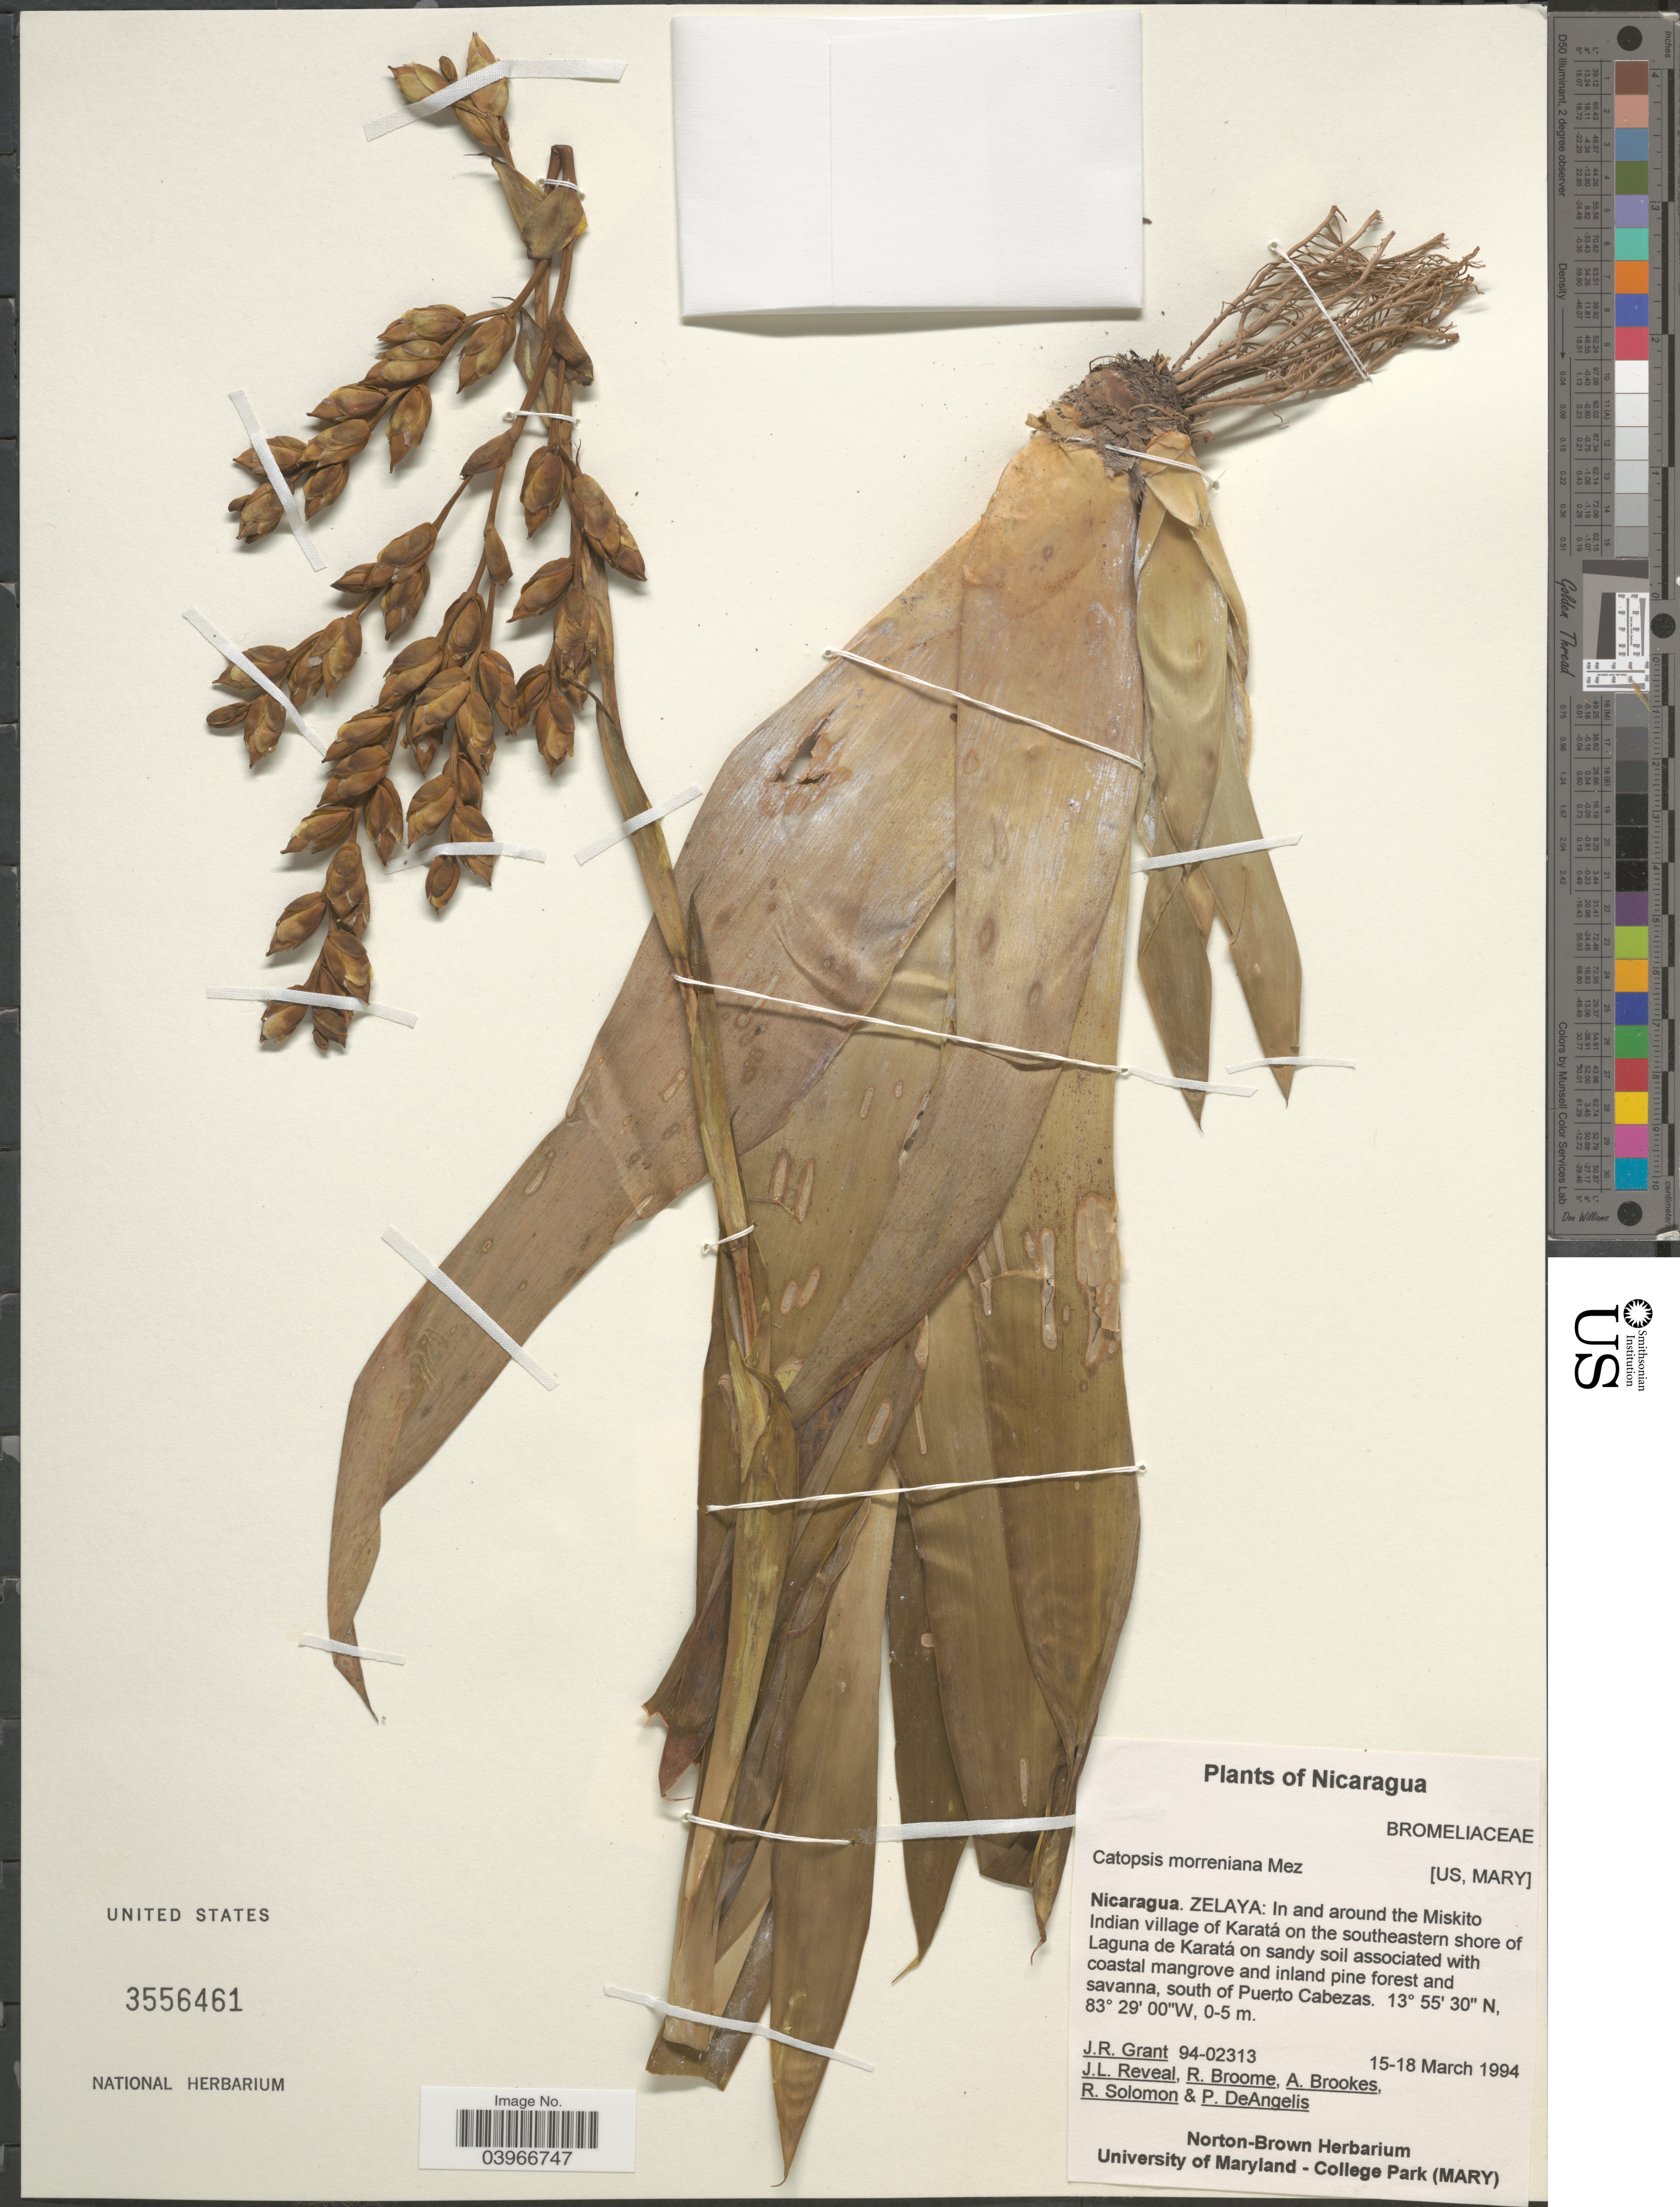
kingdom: Plantae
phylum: Tracheophyta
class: Liliopsida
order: Poales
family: Bromeliaceae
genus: Catopsis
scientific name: Catopsis morreniana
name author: Mez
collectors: J. Grant, J. L. Reveal, R. Broome, A. Brookes & et al.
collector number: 94-02313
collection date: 1994-03-15/1994-03-18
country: Nicaragua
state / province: Atlántico Norte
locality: Zelaya: In and around the Miskito Indian village of Karatá on the southeastern shore of Laguna de Karatá on sandy soil, south of Puerto Cabezas.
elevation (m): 0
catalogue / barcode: US 3556461